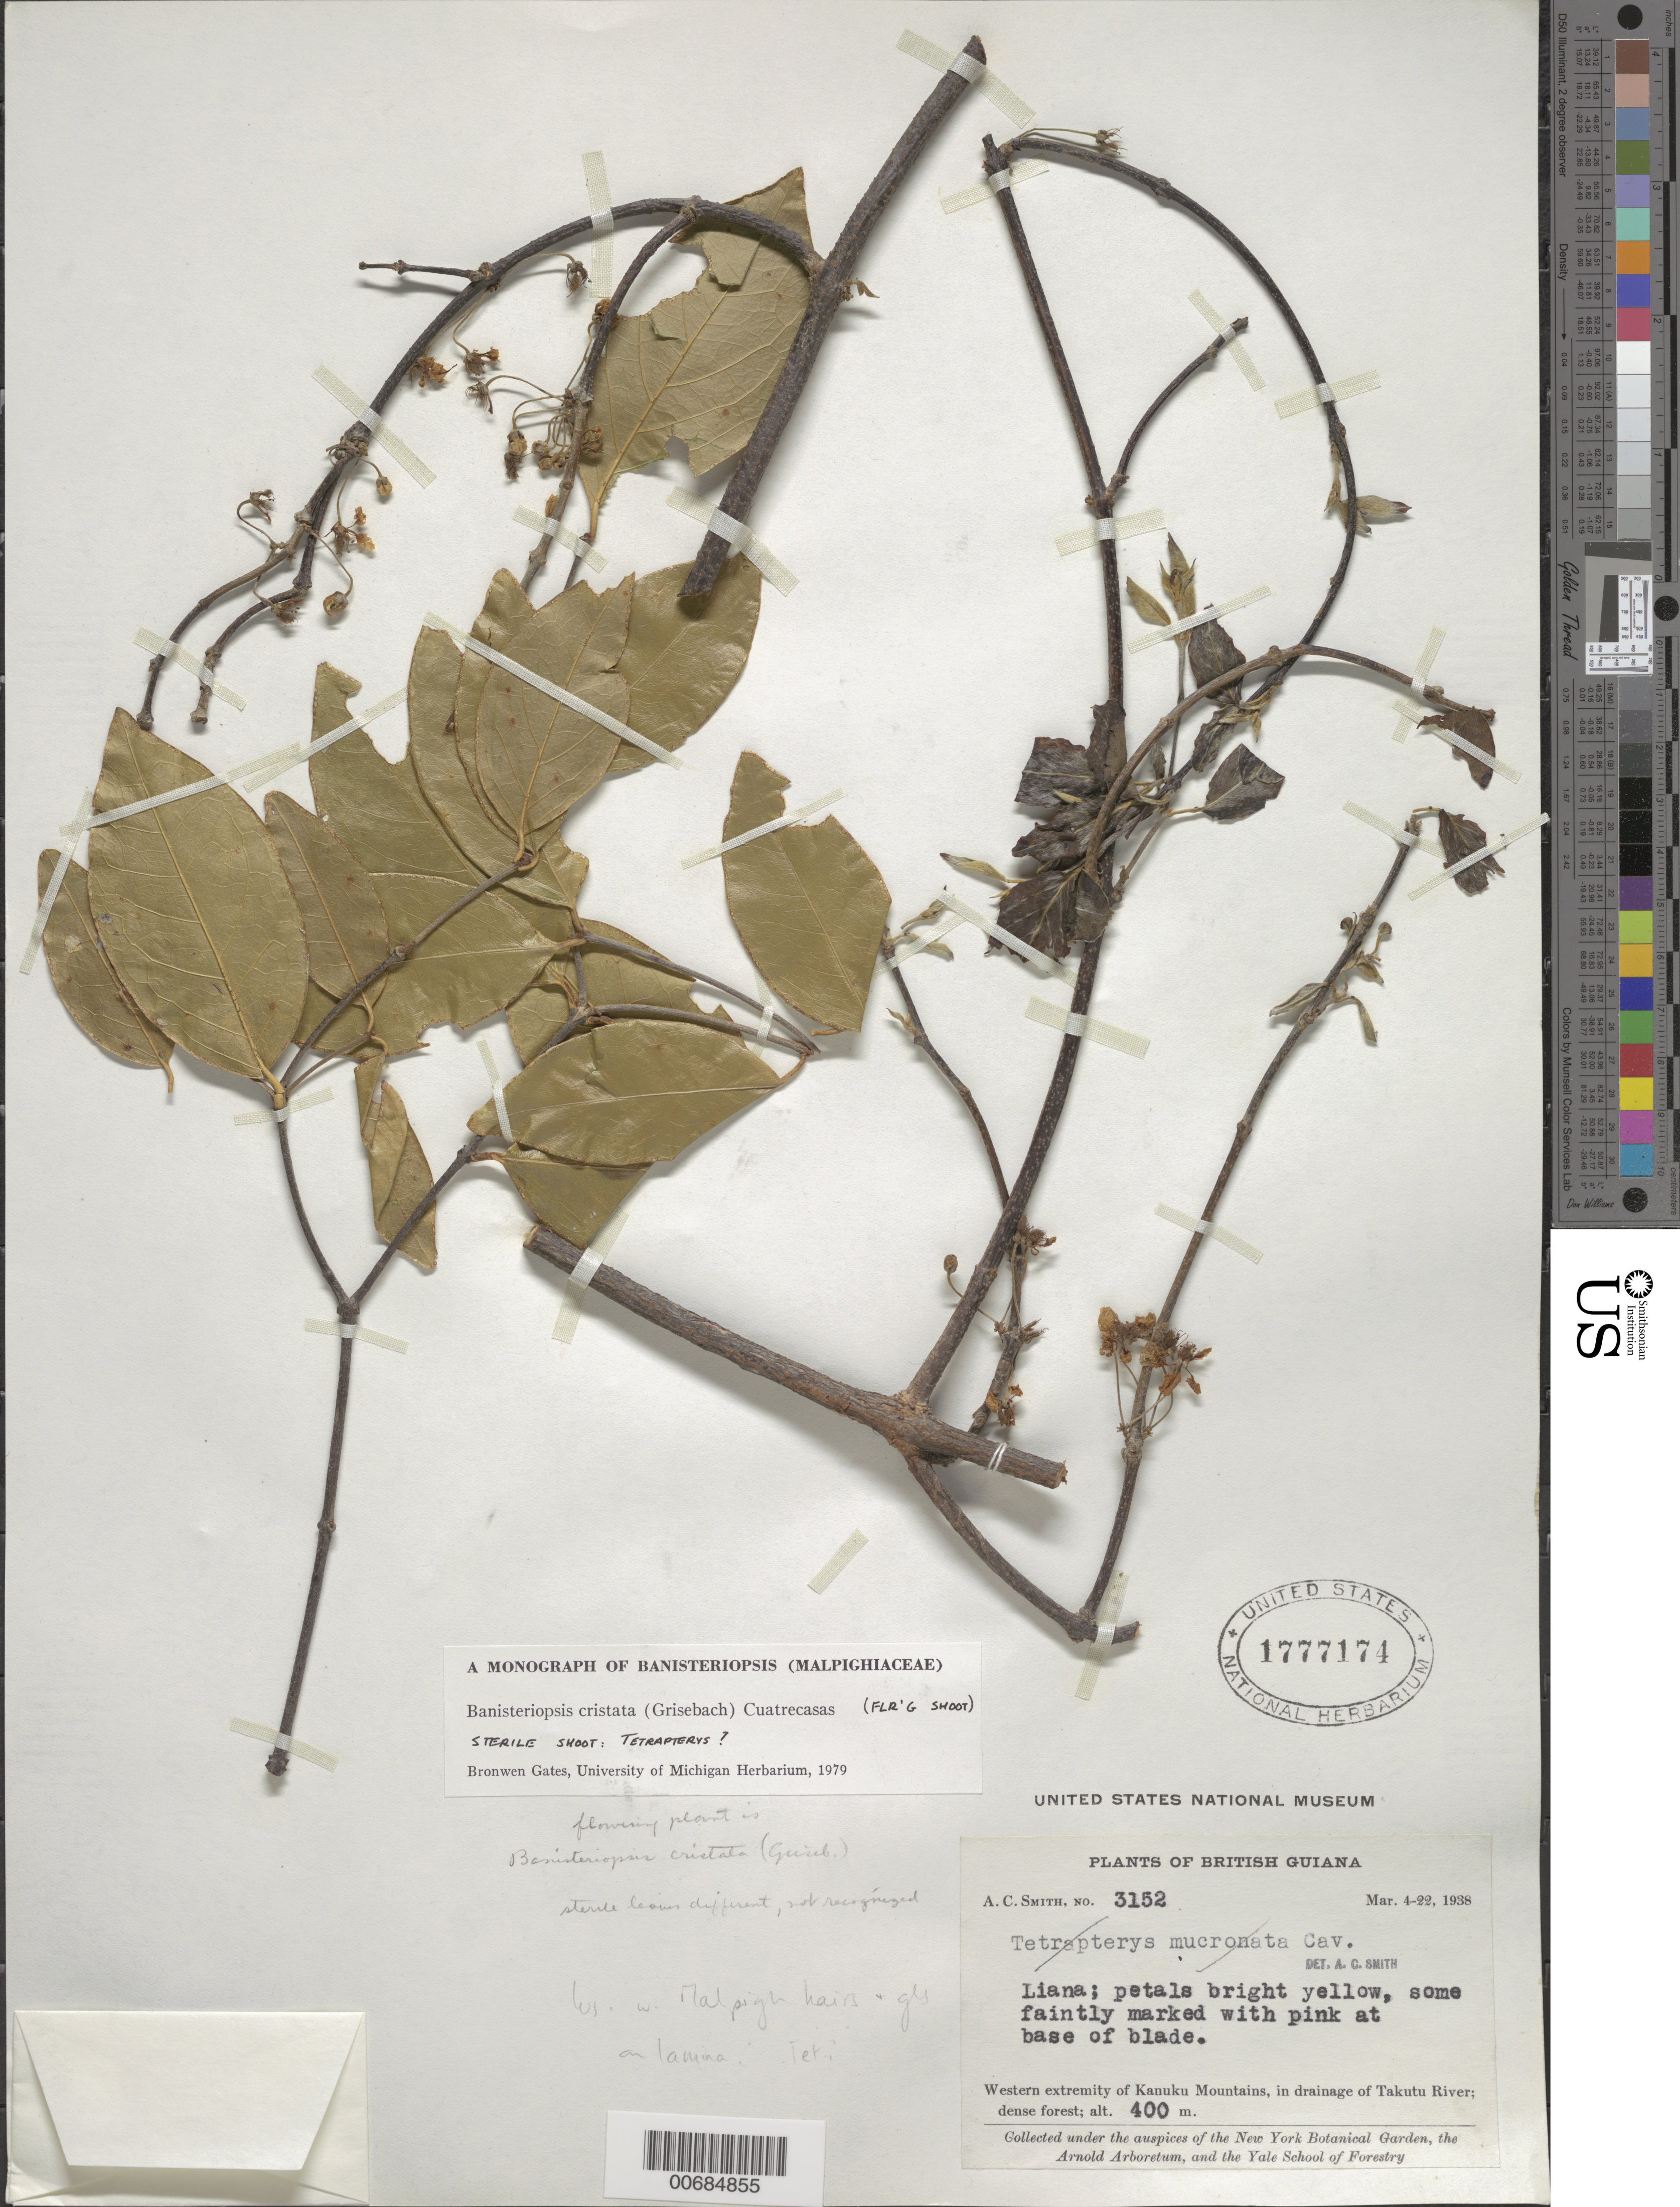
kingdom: Plantae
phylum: Tracheophyta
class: Magnoliopsida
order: Malpighiales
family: Malpighiaceae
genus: Banisteriopsis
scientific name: Banisteriopsis cristata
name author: (Griseb.) Cuatrec.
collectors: A. C. Smith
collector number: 3152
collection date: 1938-03-04/1938-03-22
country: Guyana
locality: British Guiana. Western extremity of Kanuku Mountains, in drainage of Takutu River.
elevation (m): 400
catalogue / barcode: US 1777174